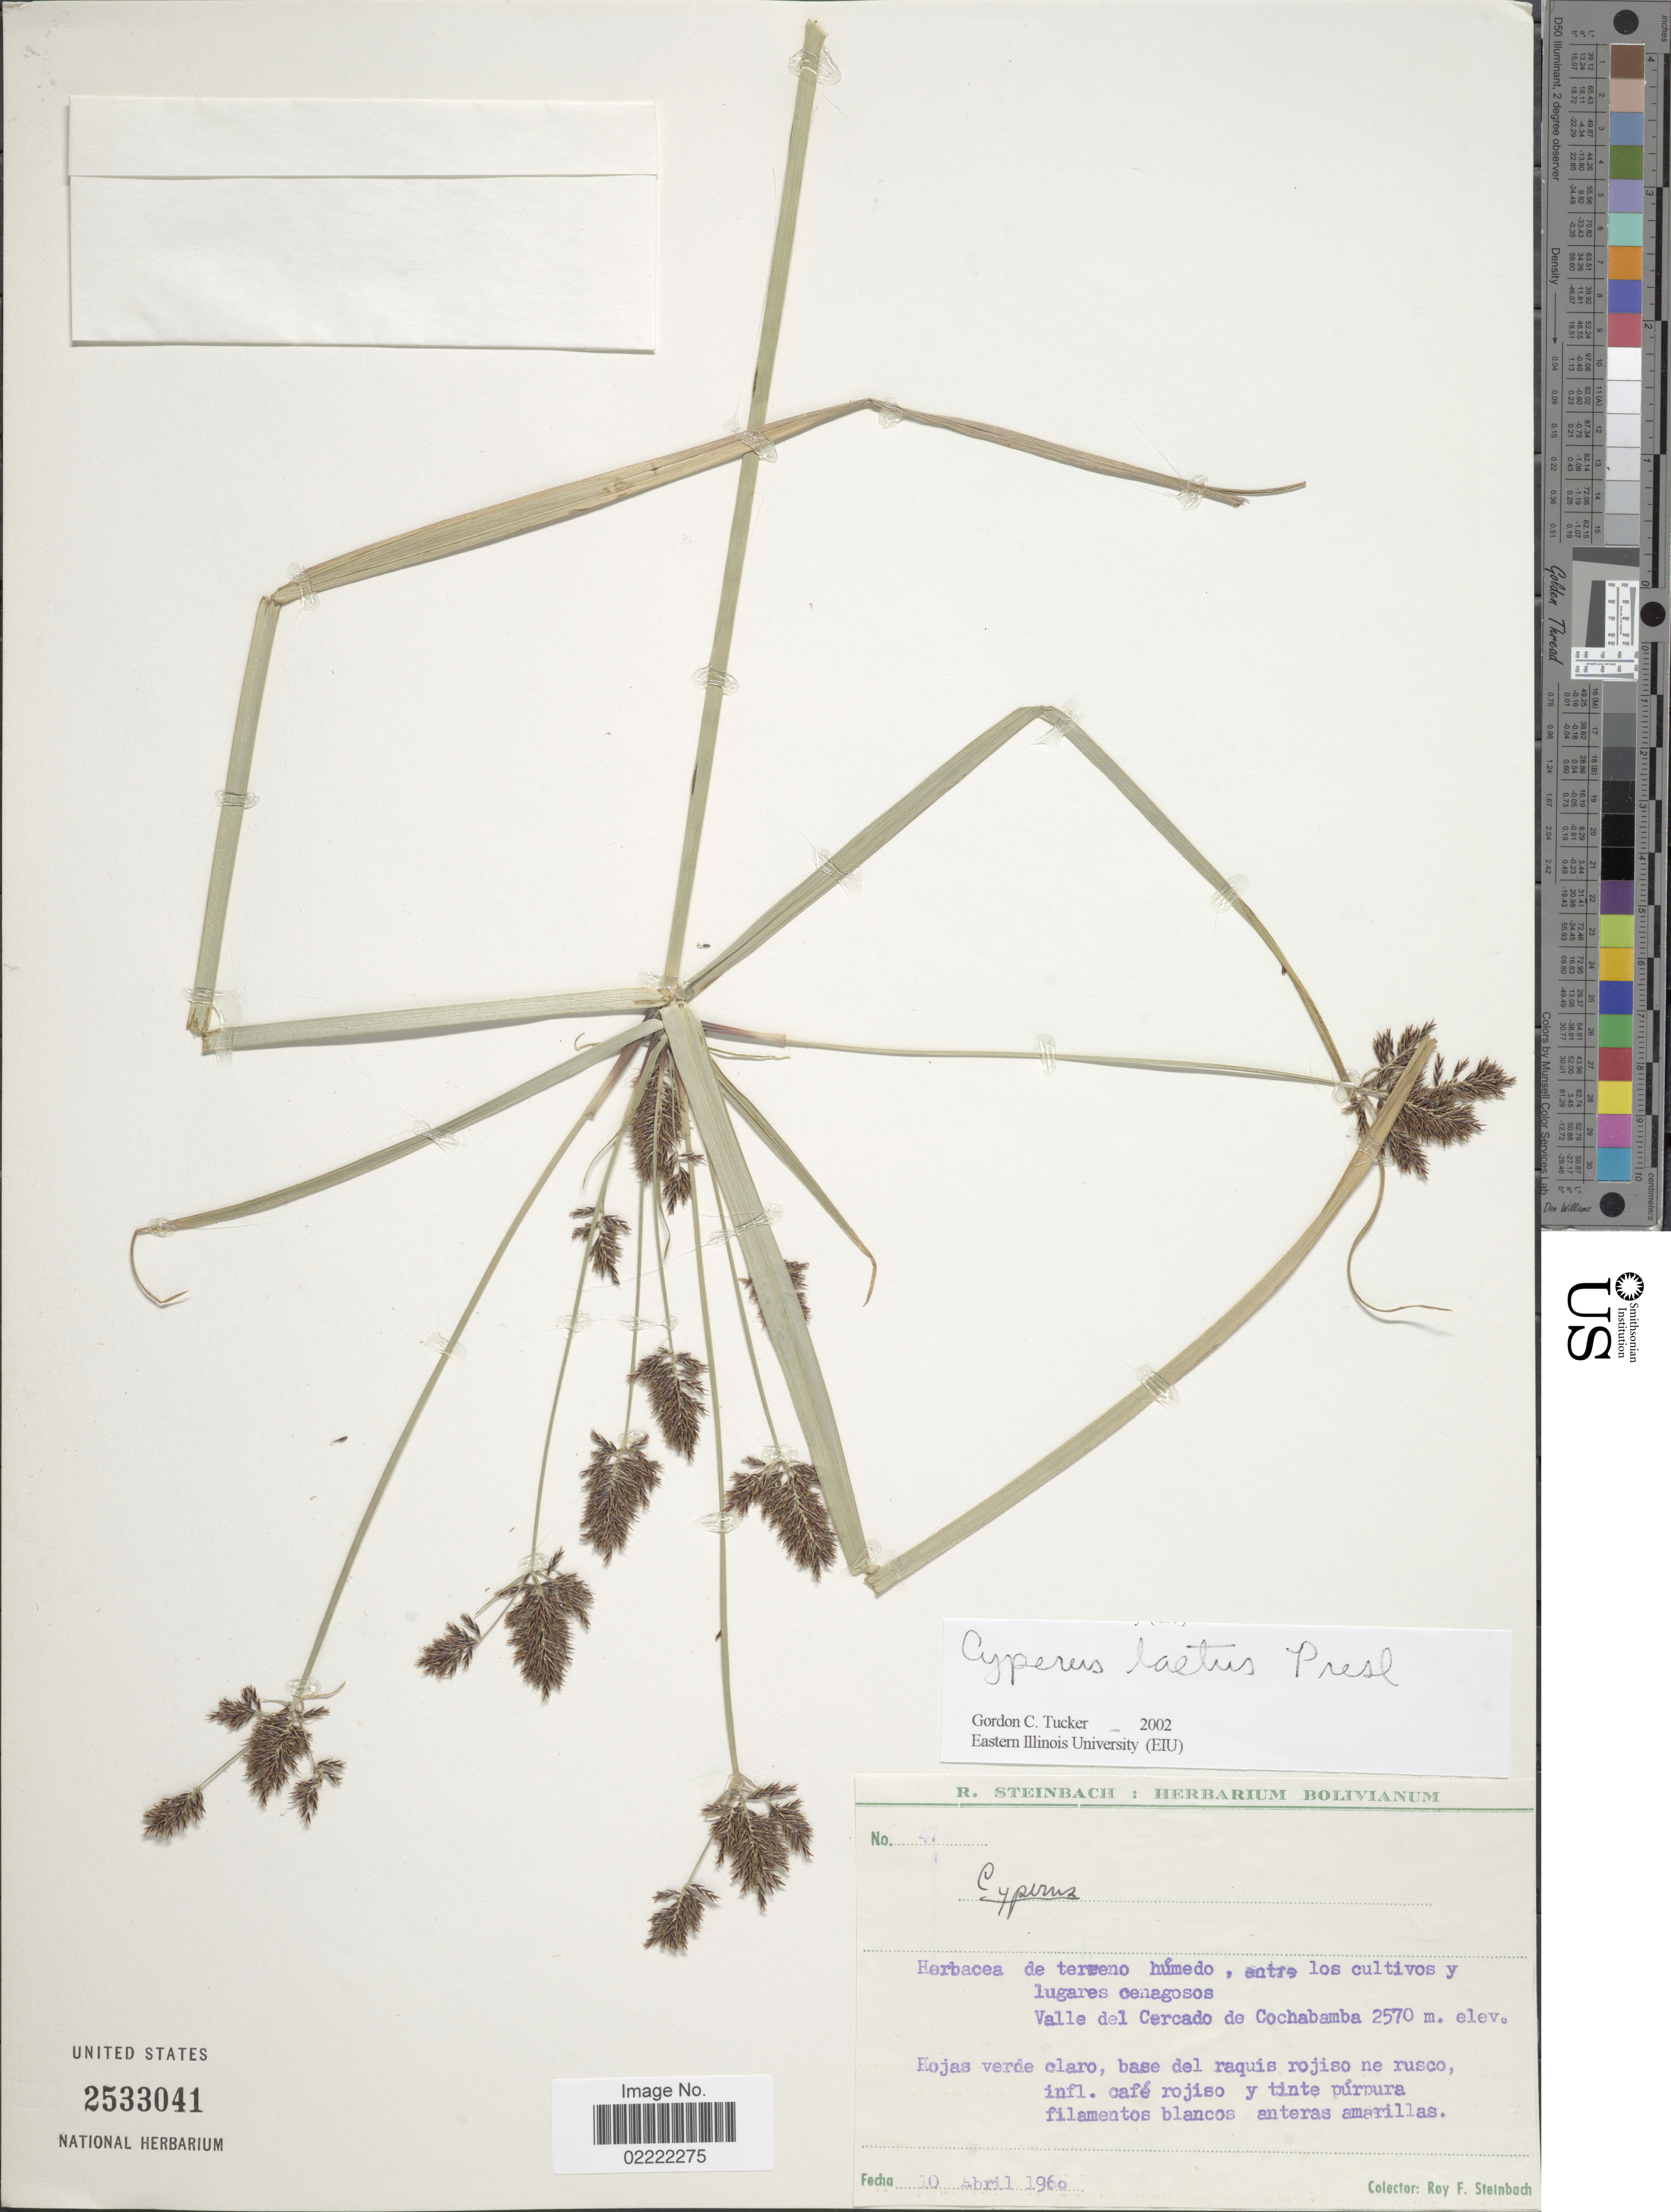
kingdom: Plantae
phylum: Tracheophyta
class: Liliopsida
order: Poales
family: Cyperaceae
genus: Cyperus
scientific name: Cyperus laetus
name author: J. Presl & C. Presl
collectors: R. F. Steinbach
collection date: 1960-04-10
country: Bolivia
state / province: Cochabamba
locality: Valle del Cercado de Cochabamba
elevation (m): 2570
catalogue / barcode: US 2533041